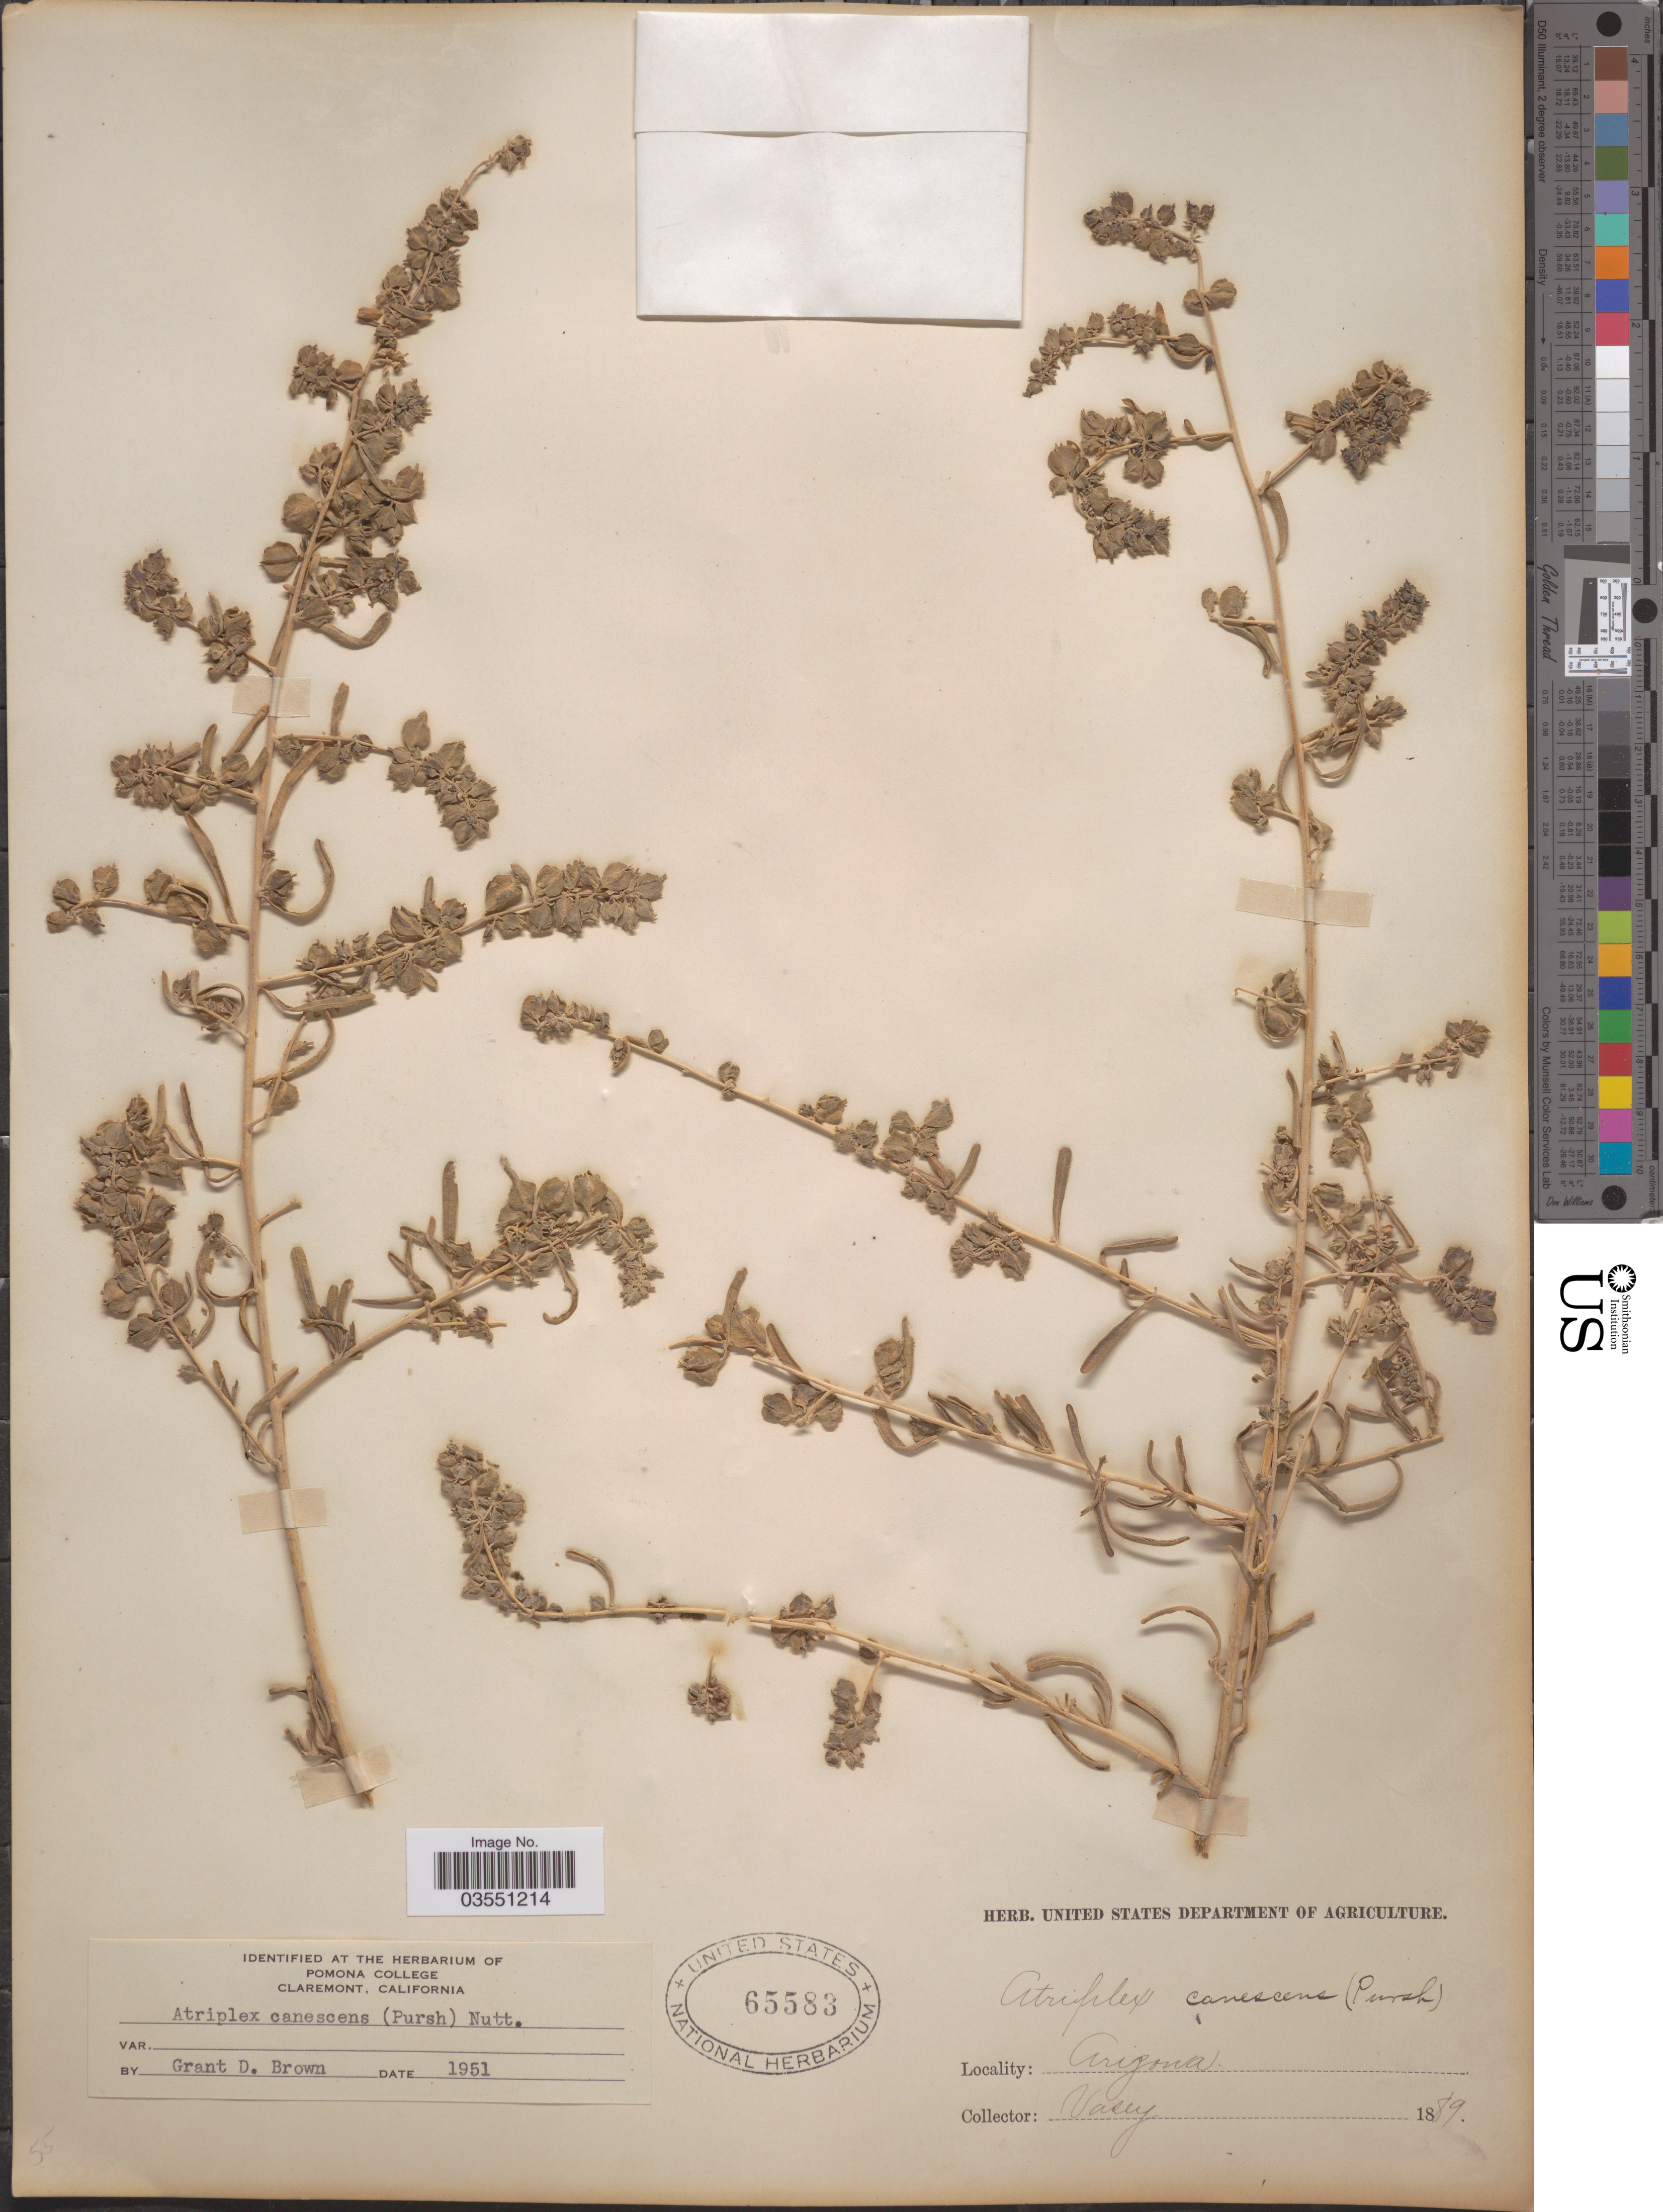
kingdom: Plantae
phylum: Tracheophyta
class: Magnoliopsida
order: Caryophyllales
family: Amaranthaceae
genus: Atriplex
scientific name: Atriplex canescens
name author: (Pursh) Nutt.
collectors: Vasey, --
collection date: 1889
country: United States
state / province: Arizona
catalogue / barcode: US 65583